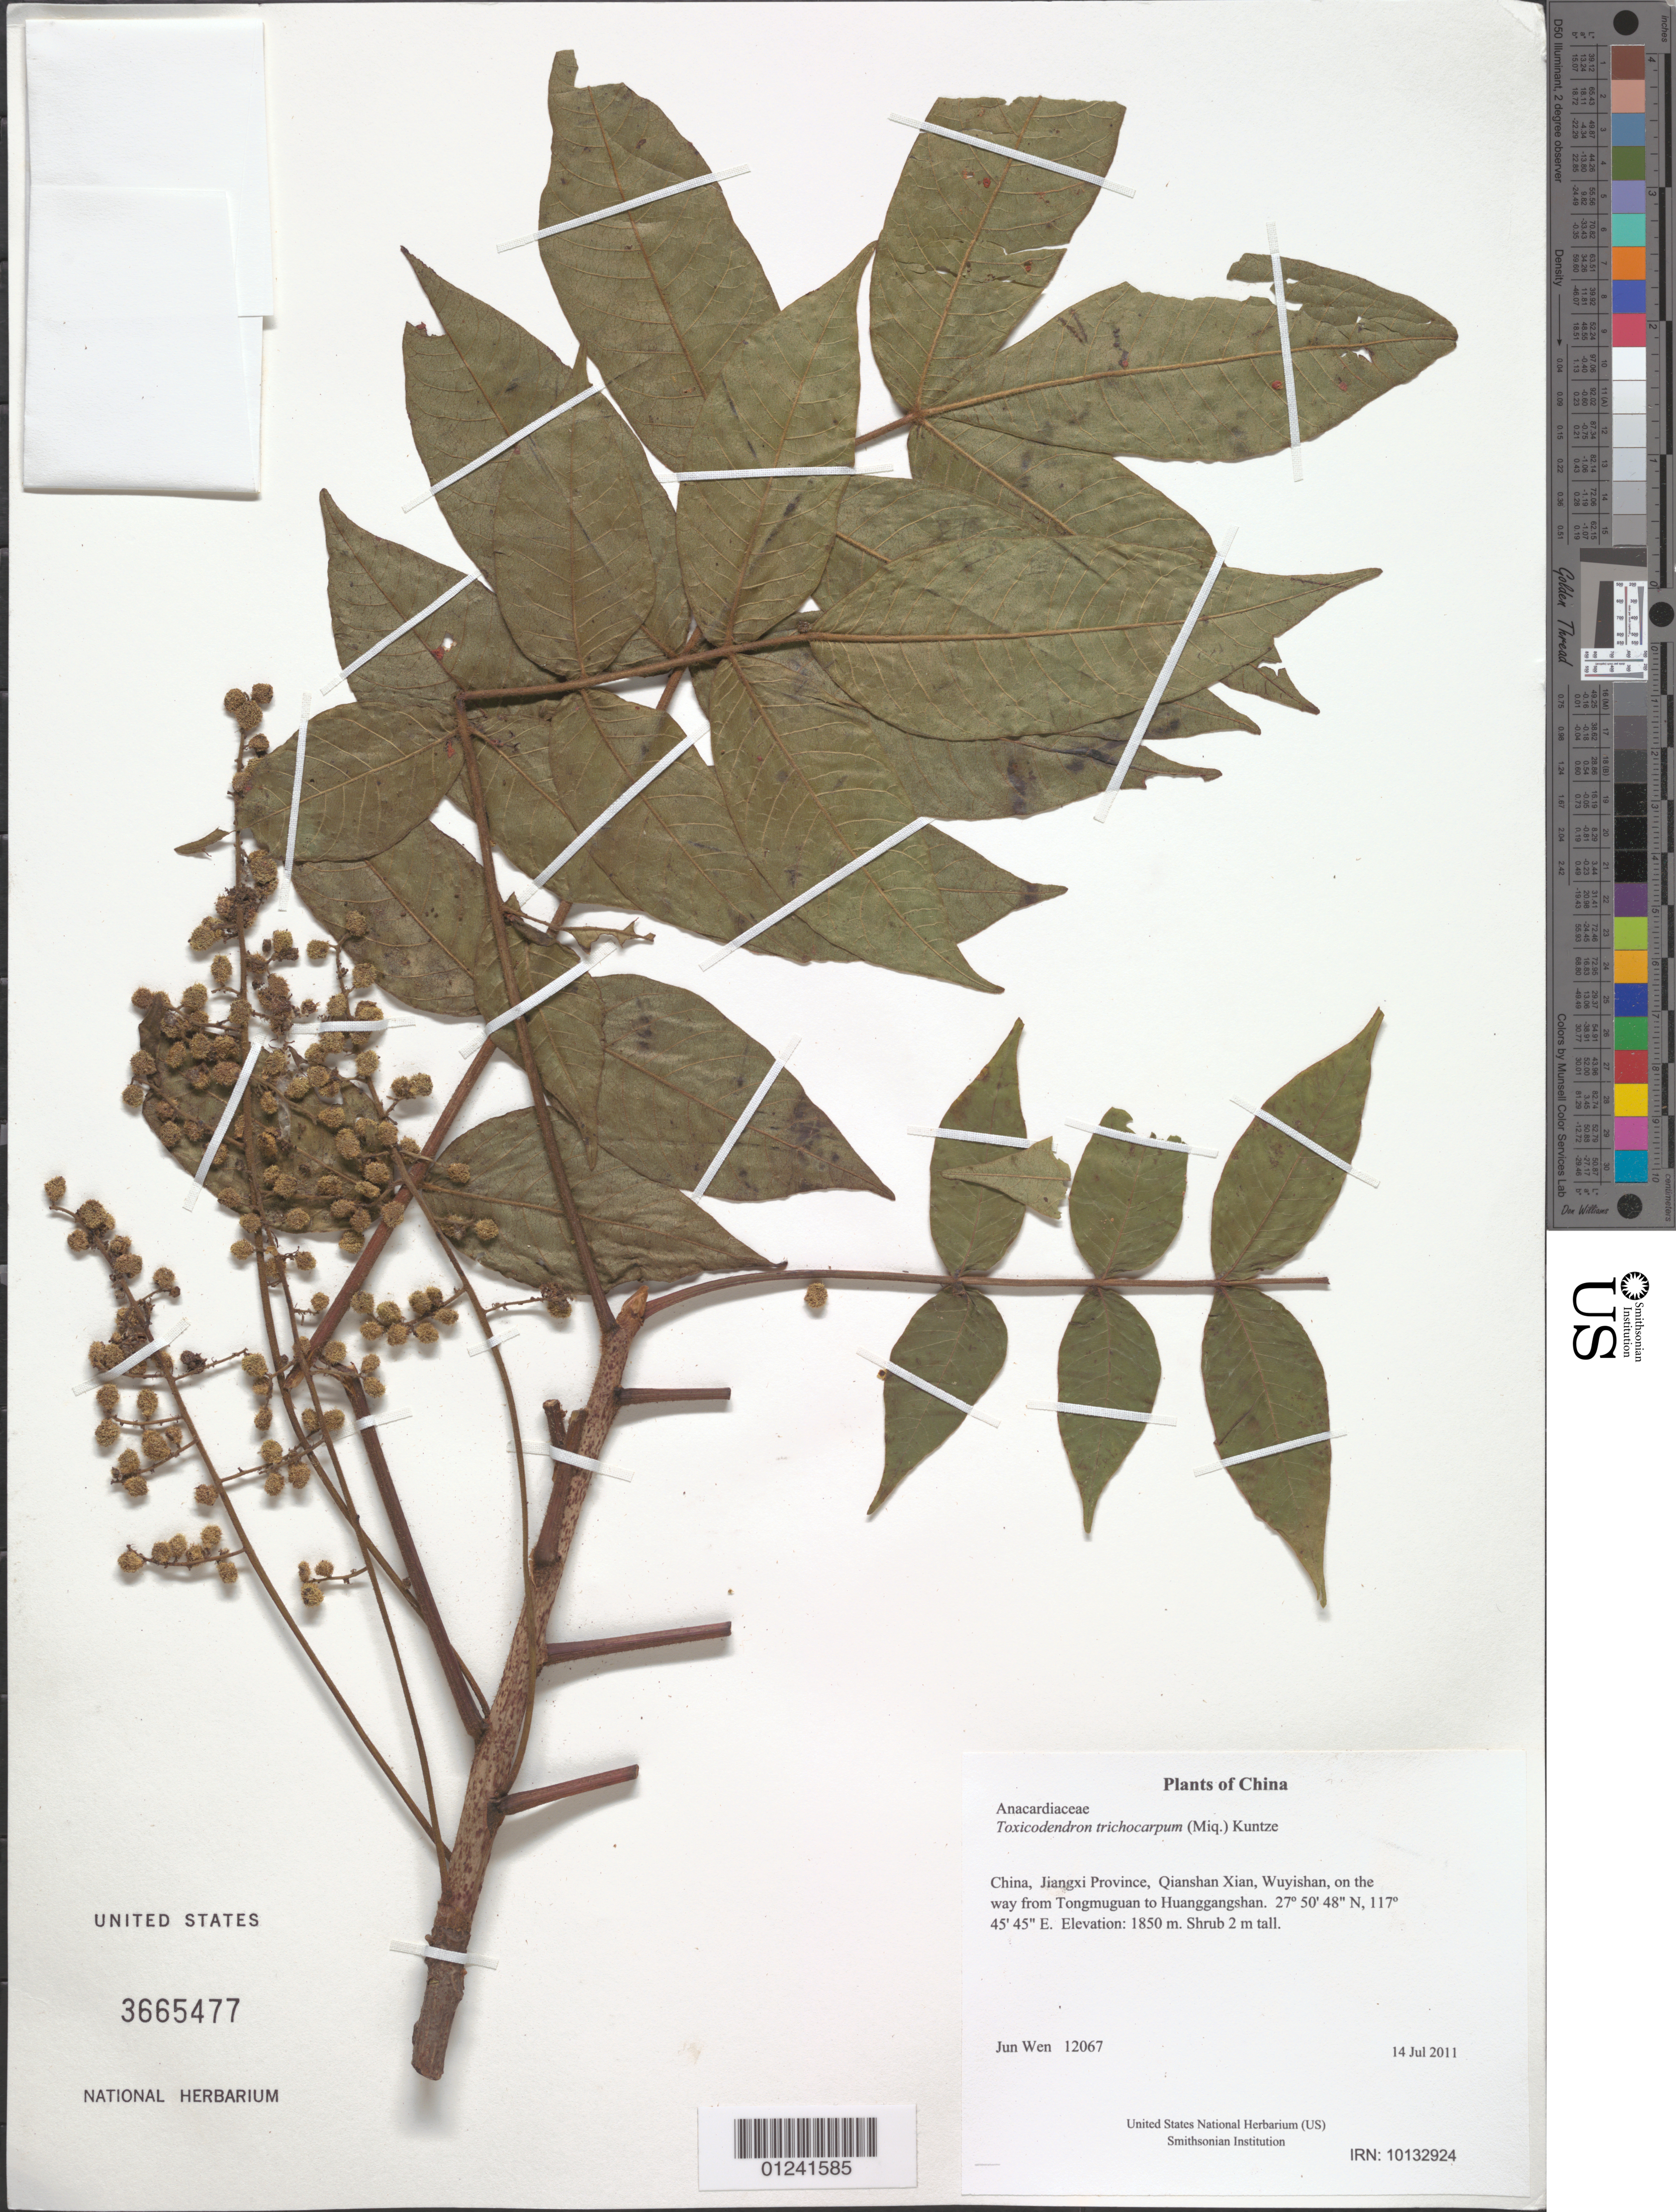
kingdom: Plantae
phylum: Tracheophyta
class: Magnoliopsida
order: Sapindales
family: Anacardiaceae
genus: Toxicodendron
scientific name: Toxicodendron trichocarpum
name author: (Miq.) Kuntze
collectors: J. Wen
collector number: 12067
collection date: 2011-07-14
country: China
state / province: Jiangxi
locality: Qianshan Xian, Wuyishan, on the way from Tongmuguan to Huanggangshan.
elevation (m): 1850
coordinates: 27 50.806 N, 117 45.754 E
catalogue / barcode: US 3665477